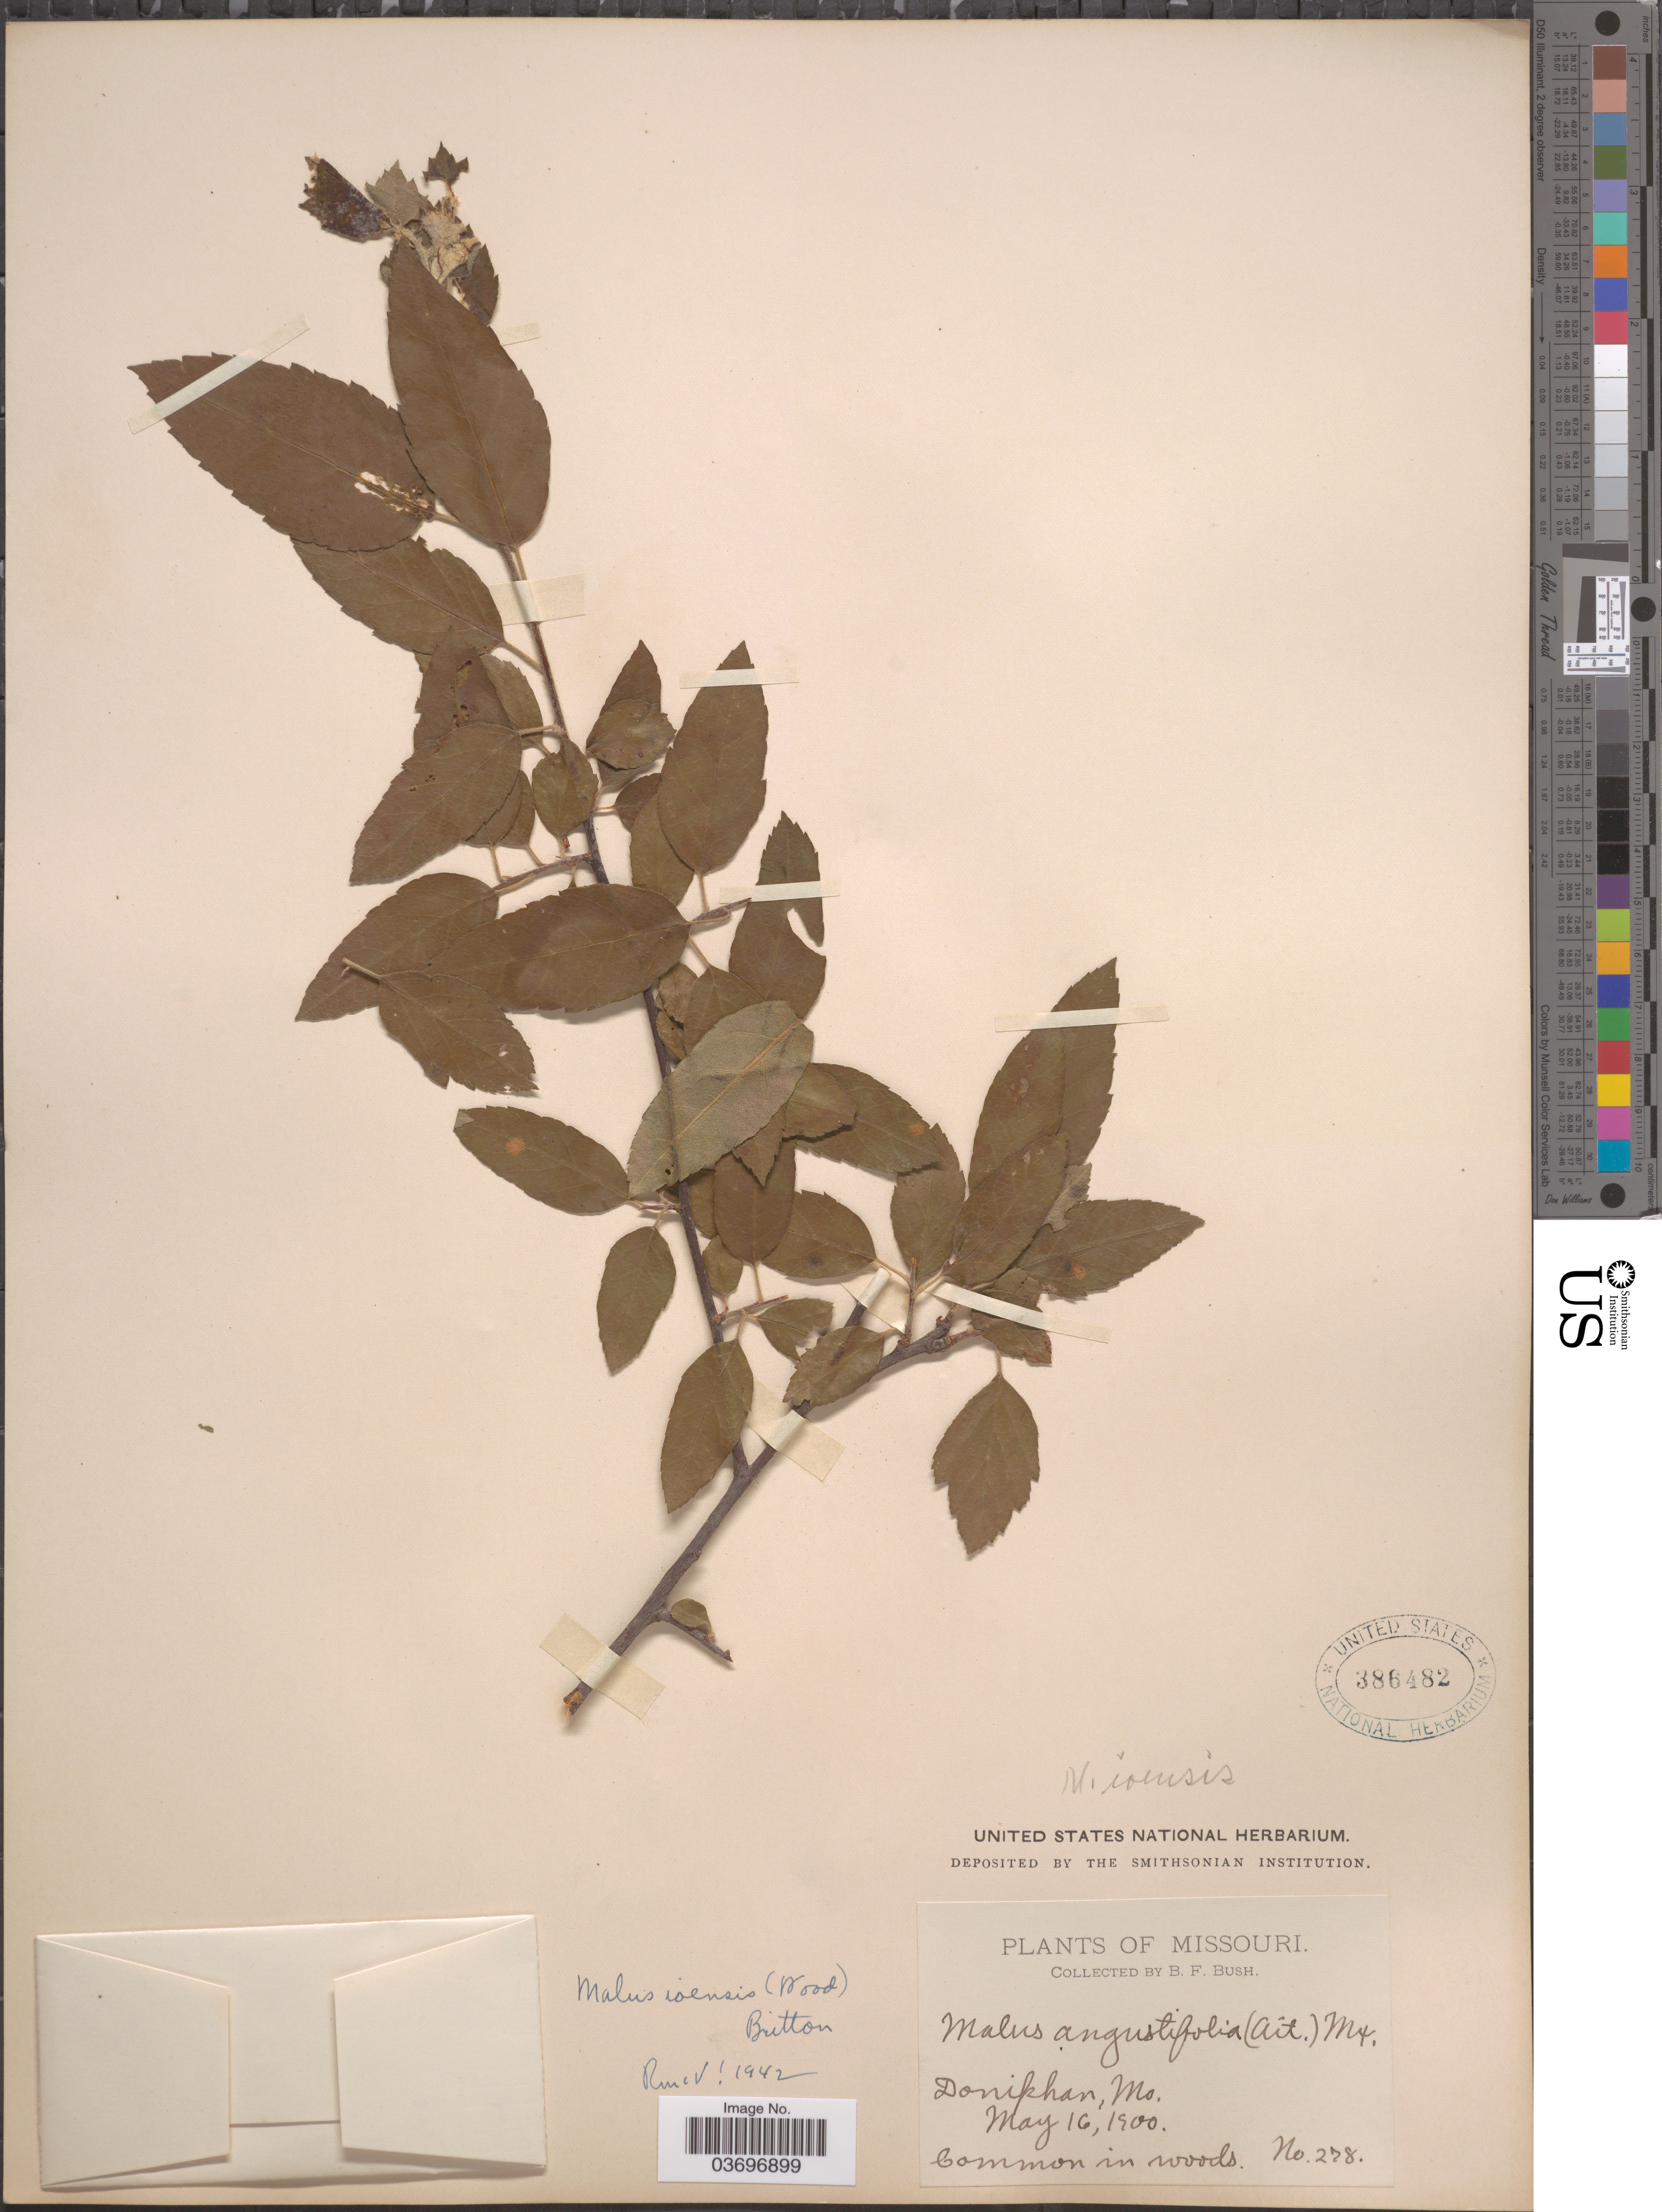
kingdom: Plantae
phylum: Tracheophyta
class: Magnoliopsida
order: Rosales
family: Rosaceae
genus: Malus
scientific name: Malus ioensis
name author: (Alph. Wood) Britton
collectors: B. F. Bush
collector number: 278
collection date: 1900-05-16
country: United States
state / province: Missouri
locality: Doniphan.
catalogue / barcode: US 386482